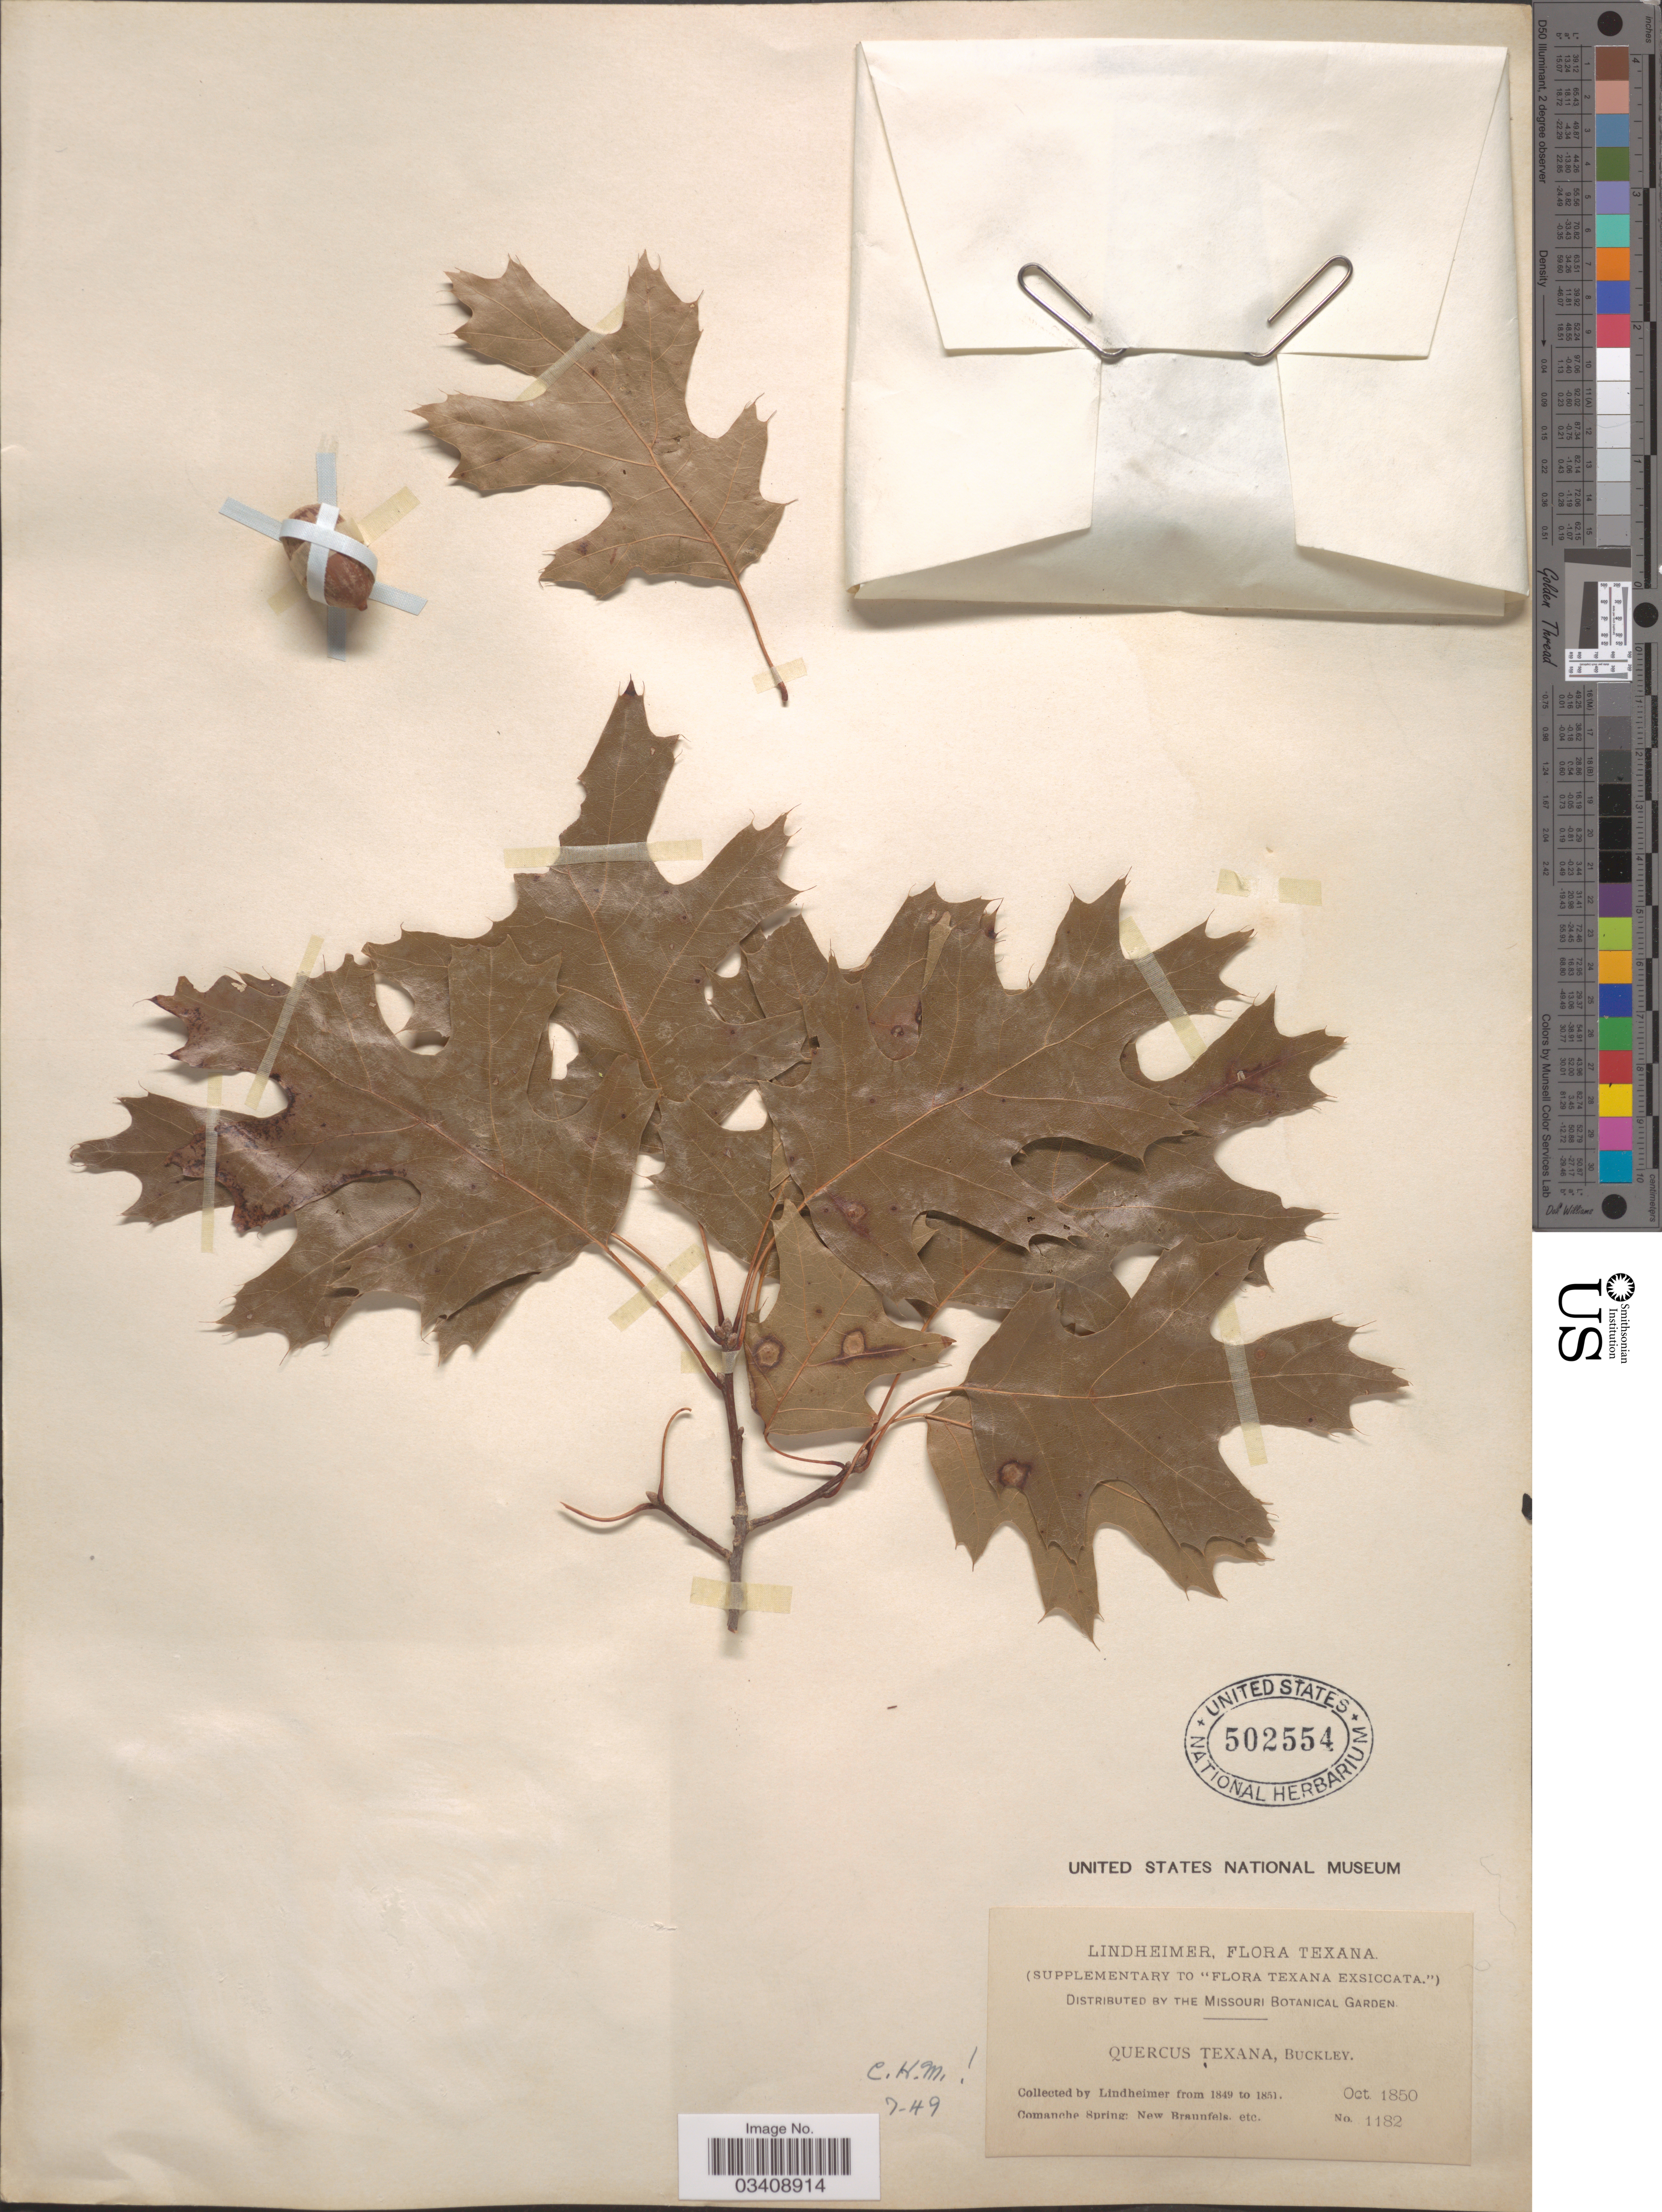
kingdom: Plantae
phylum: Tracheophyta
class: Magnoliopsida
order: Fagales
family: Fagaceae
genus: Quercus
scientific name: Quercus texana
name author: Buckley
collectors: -. Lindheimer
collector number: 1182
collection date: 1850-10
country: United States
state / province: Texas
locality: Comanche Spring: New Braunfels, etc.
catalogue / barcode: US 502554